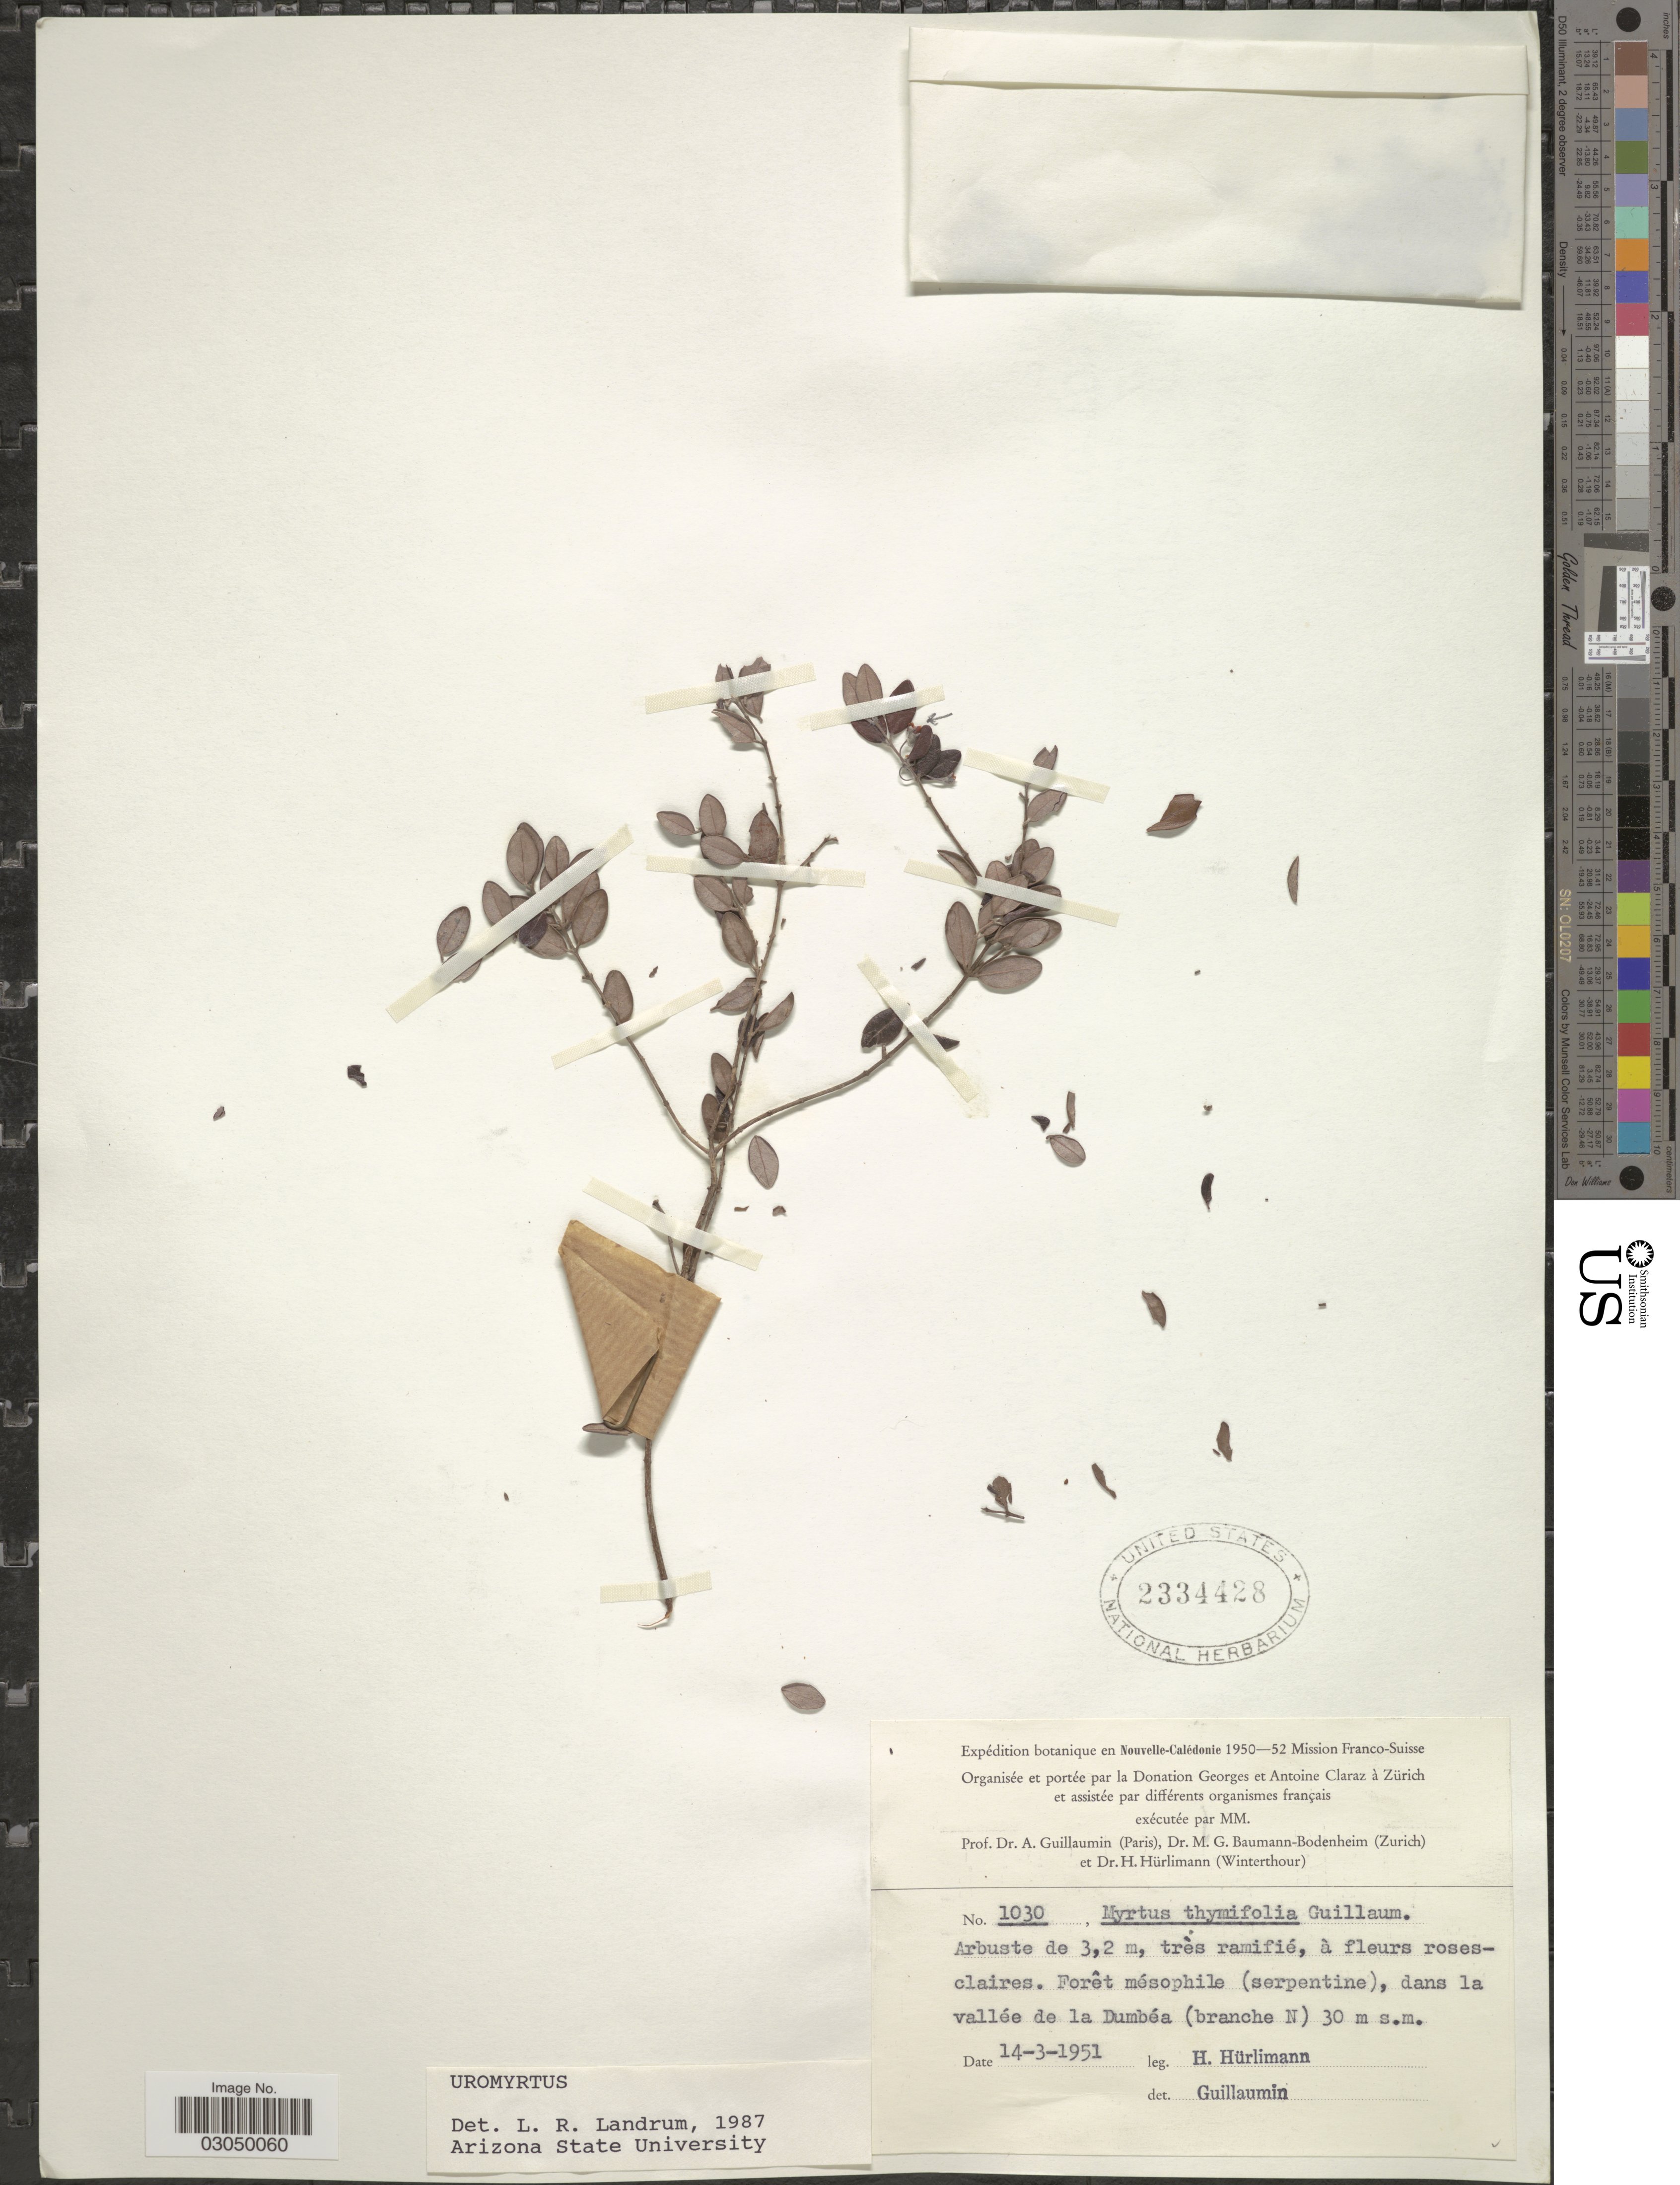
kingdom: Plantae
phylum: Tracheophyta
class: Magnoliopsida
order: Myrtales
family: Myrtaceae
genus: Uromyrtus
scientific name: Uromyrtus thymifolia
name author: (Planch. ex Guillaumin) Burret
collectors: H. Hürlimann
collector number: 1030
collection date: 1951-03-14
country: New Caledonia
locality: En Nouvelle-Calédonie. Forêt mésophile (serpentine), dans la vallée de la Dumbéa (branche N).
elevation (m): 30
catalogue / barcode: US 2334428